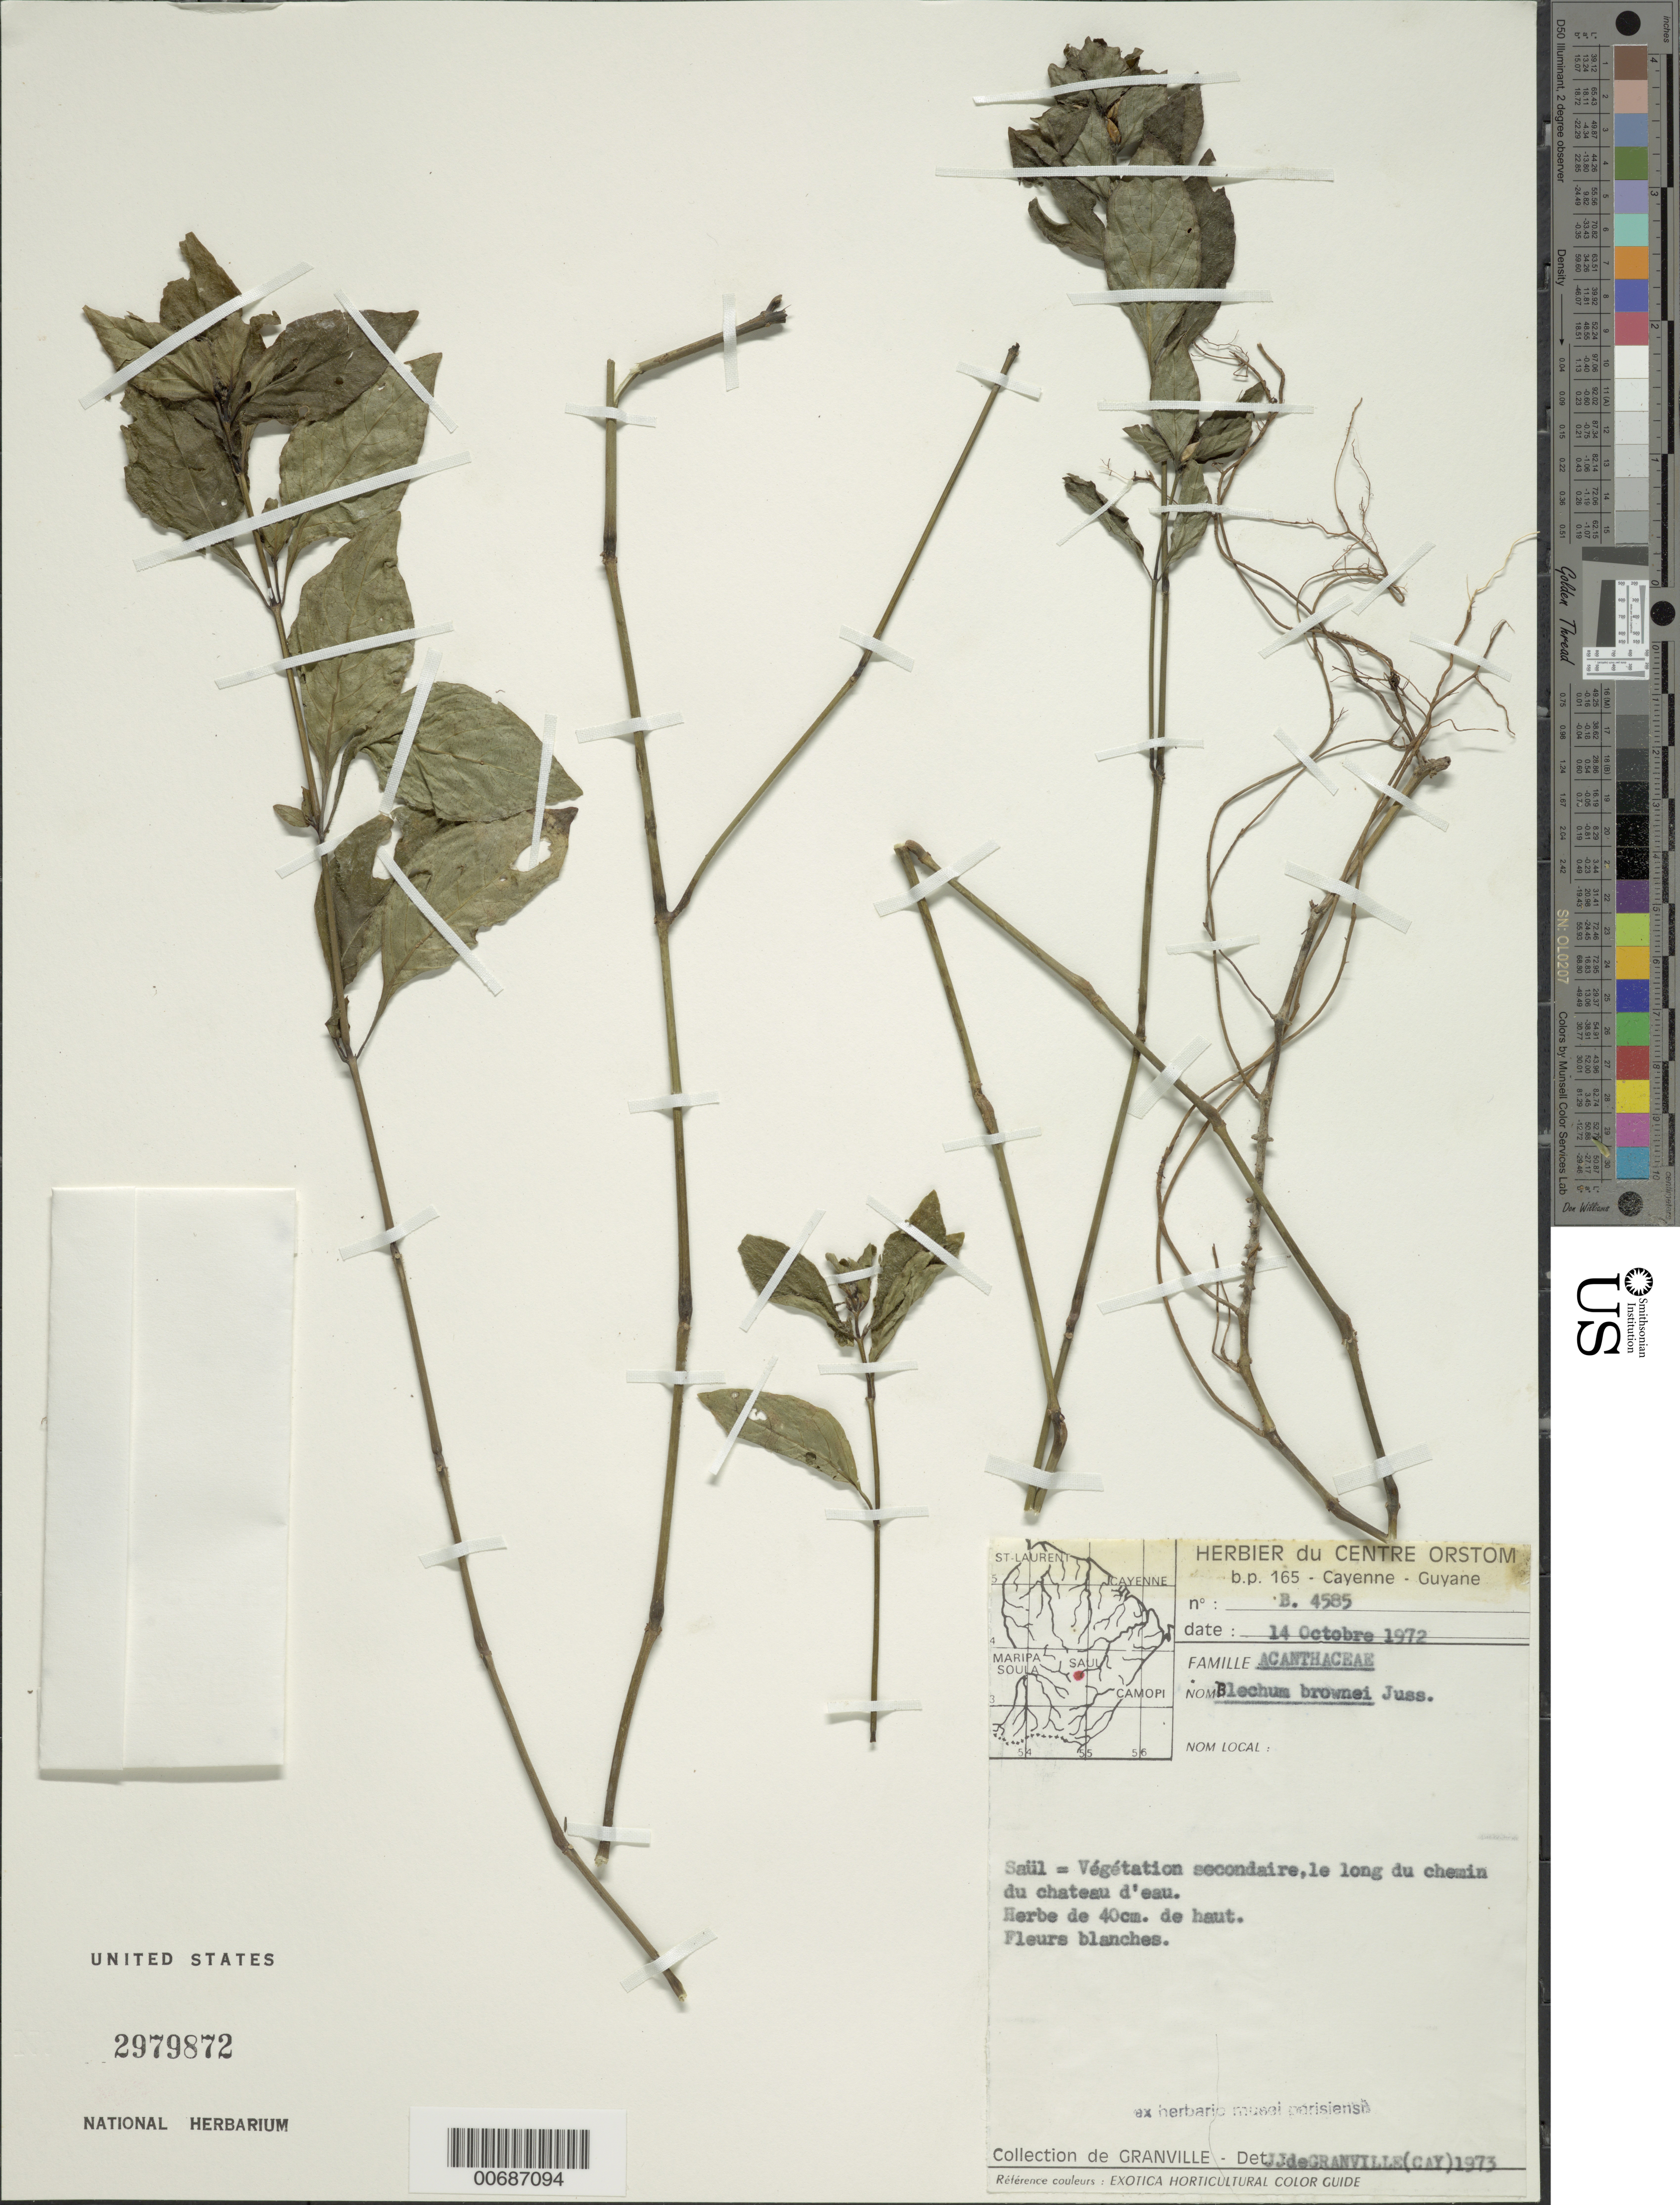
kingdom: Plantae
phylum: Tracheophyta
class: Magnoliopsida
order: Lamiales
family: Acanthaceae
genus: Blechum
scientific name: Blechum brownei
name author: Juss.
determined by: Granville, J. J. de, (CAY), Institut de Recherche pour le Developpement (IRD) (FRENCH GUIANA)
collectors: J.-J. de Granville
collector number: B 4585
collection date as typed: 14-Oct-72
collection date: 1972-10-14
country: French Guiana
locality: Saül, le long du chemin du chateau d'eau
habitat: Secondary vegetation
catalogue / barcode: US 2979872